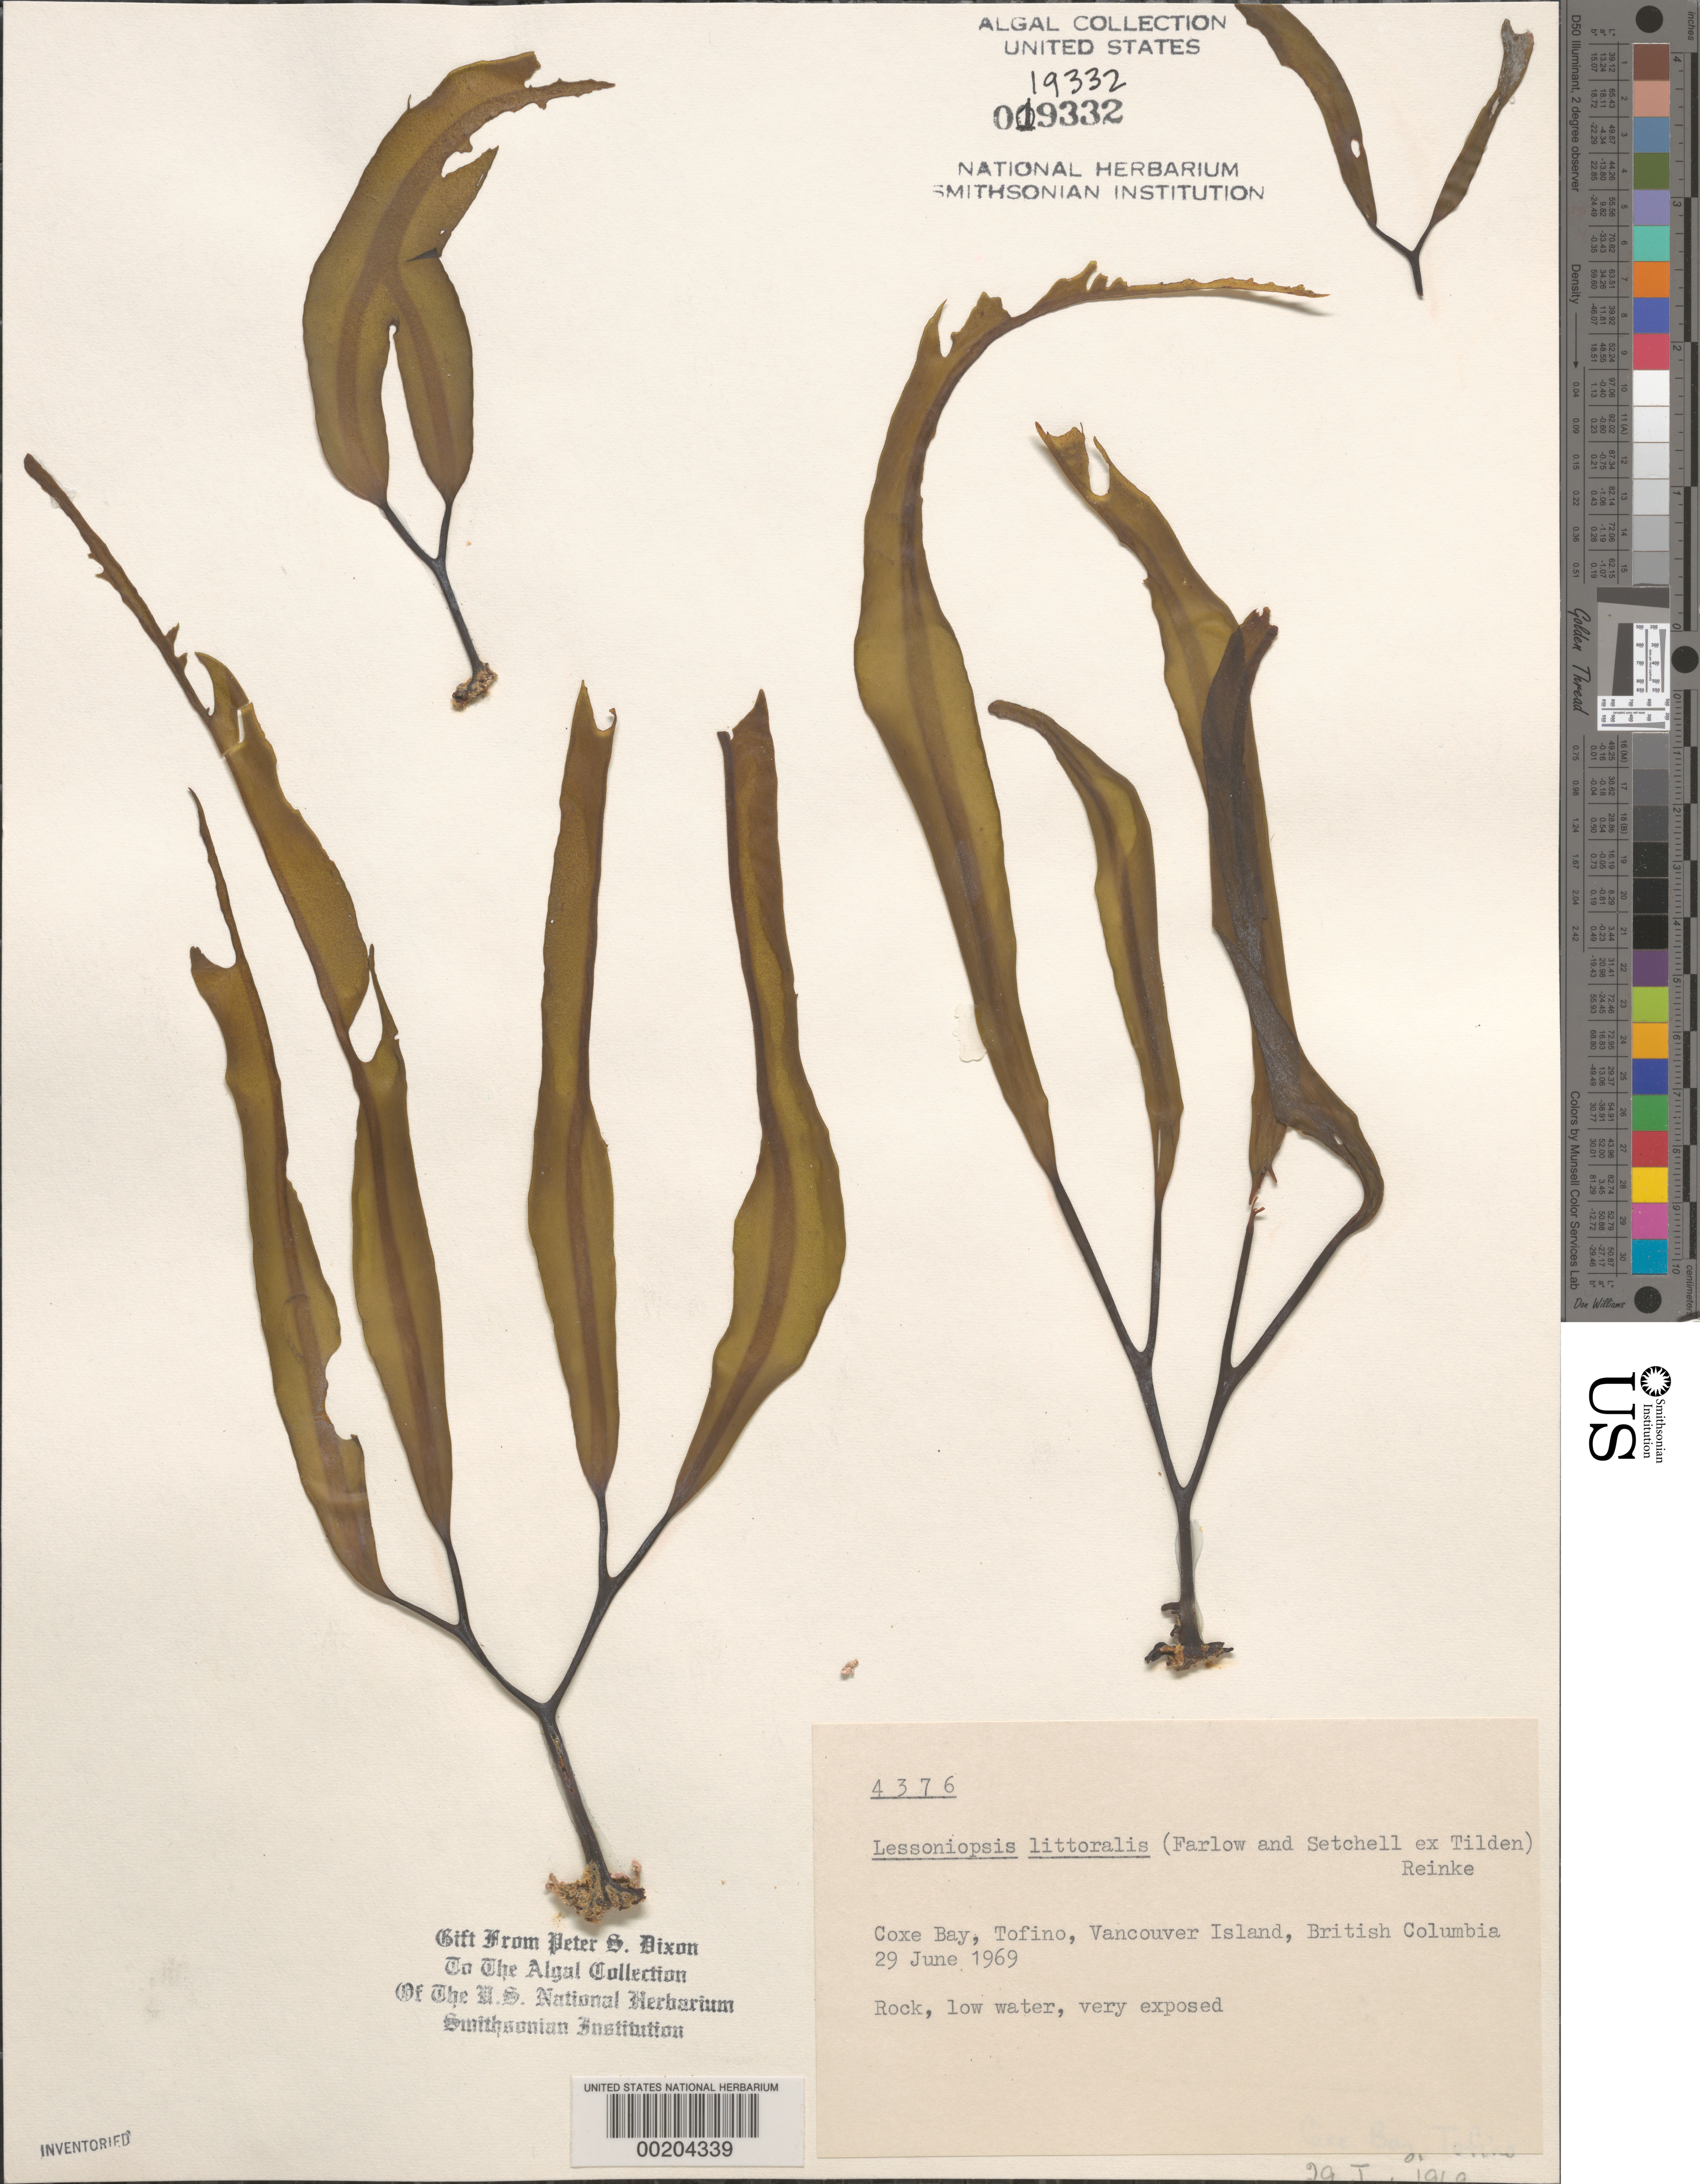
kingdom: Chromista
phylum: Ochrophyta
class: Phaeophyceae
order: Laminariales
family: Alariaceae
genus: Lessoniopsis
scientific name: Lessoniopsis littoralis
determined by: Dixon, P. S.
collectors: P. S. Dixon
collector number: PSD 4376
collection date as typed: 29 Jun 1969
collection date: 1969-06-29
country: Canada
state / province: British Columbia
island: Vancouver Island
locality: Cox Bay (Coxe Bay), Tofino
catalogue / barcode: US 19332